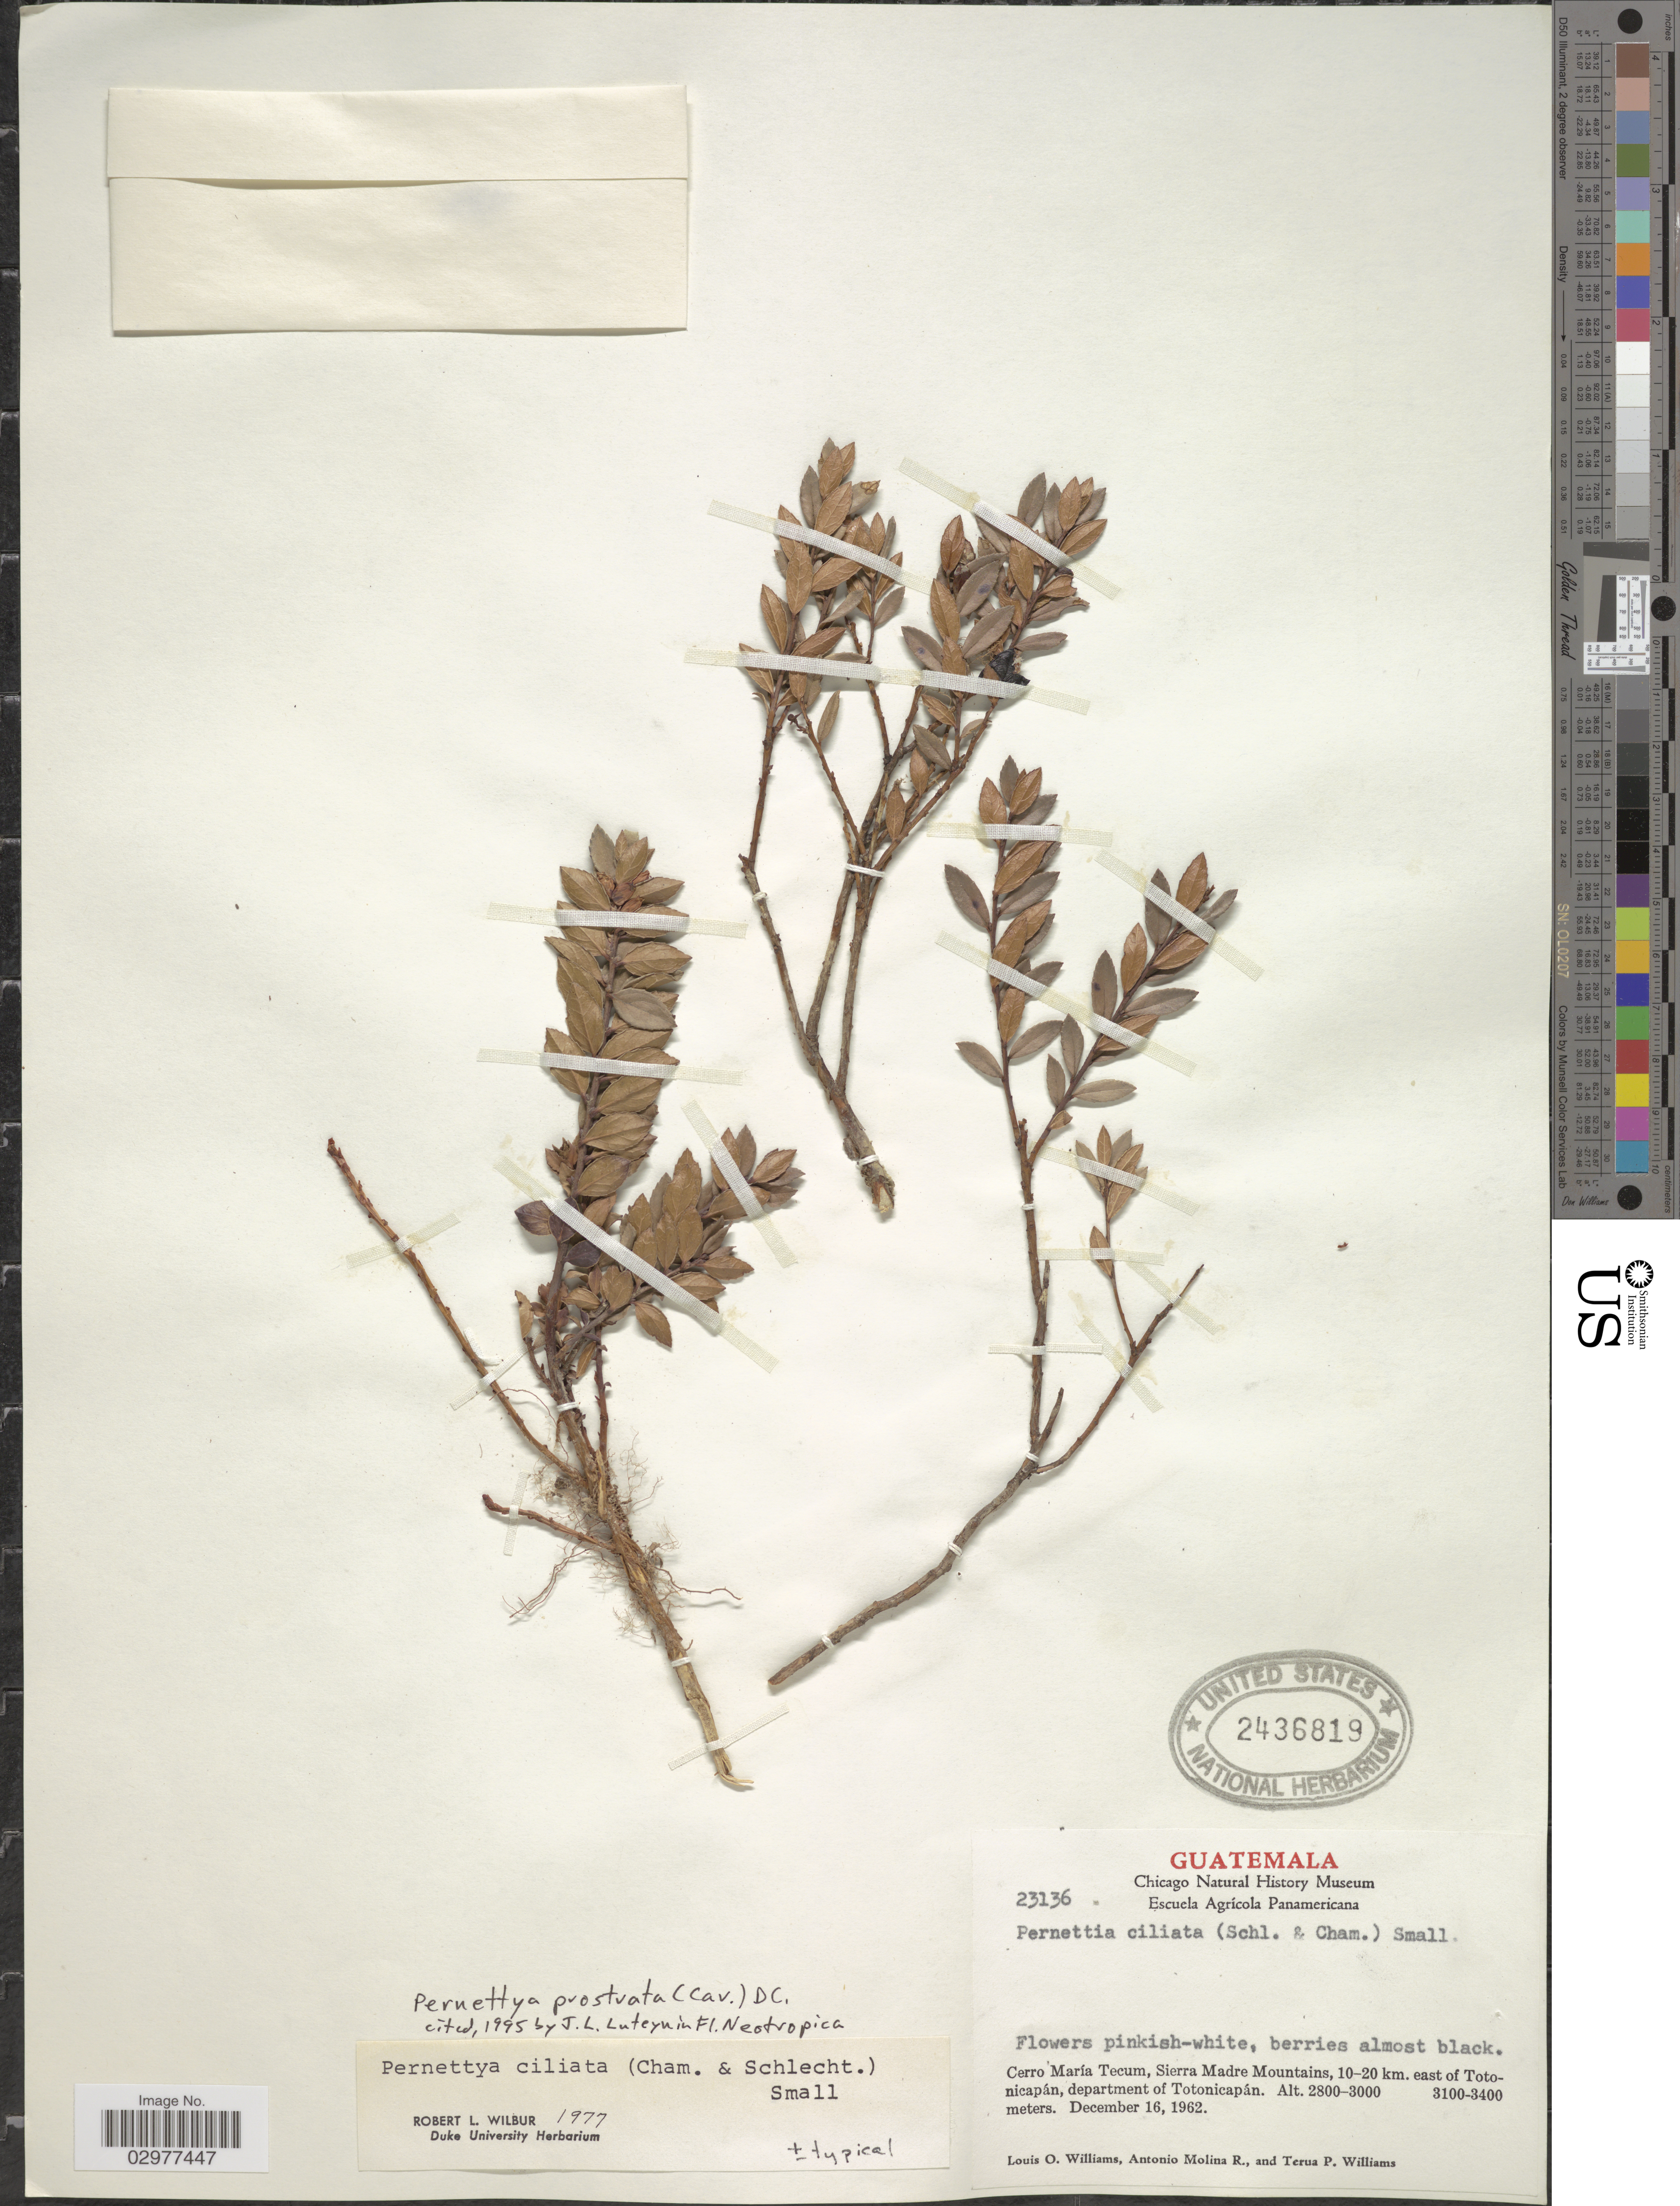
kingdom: Plantae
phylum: Tracheophyta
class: Magnoliopsida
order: Ericales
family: Ericaceae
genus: Pernettya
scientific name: Pernettya prostrata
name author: (Cav.) DC.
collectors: L. O. Williams, A. Molina R. & T. Williams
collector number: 23136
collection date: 1962-12-16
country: Guatemala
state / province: Totonicapan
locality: Cerro María Tecum, Sierra Madre Mountains, 10-20 km. east of Totonicapán, department of Totonicapán.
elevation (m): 2800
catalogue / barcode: US 2436819